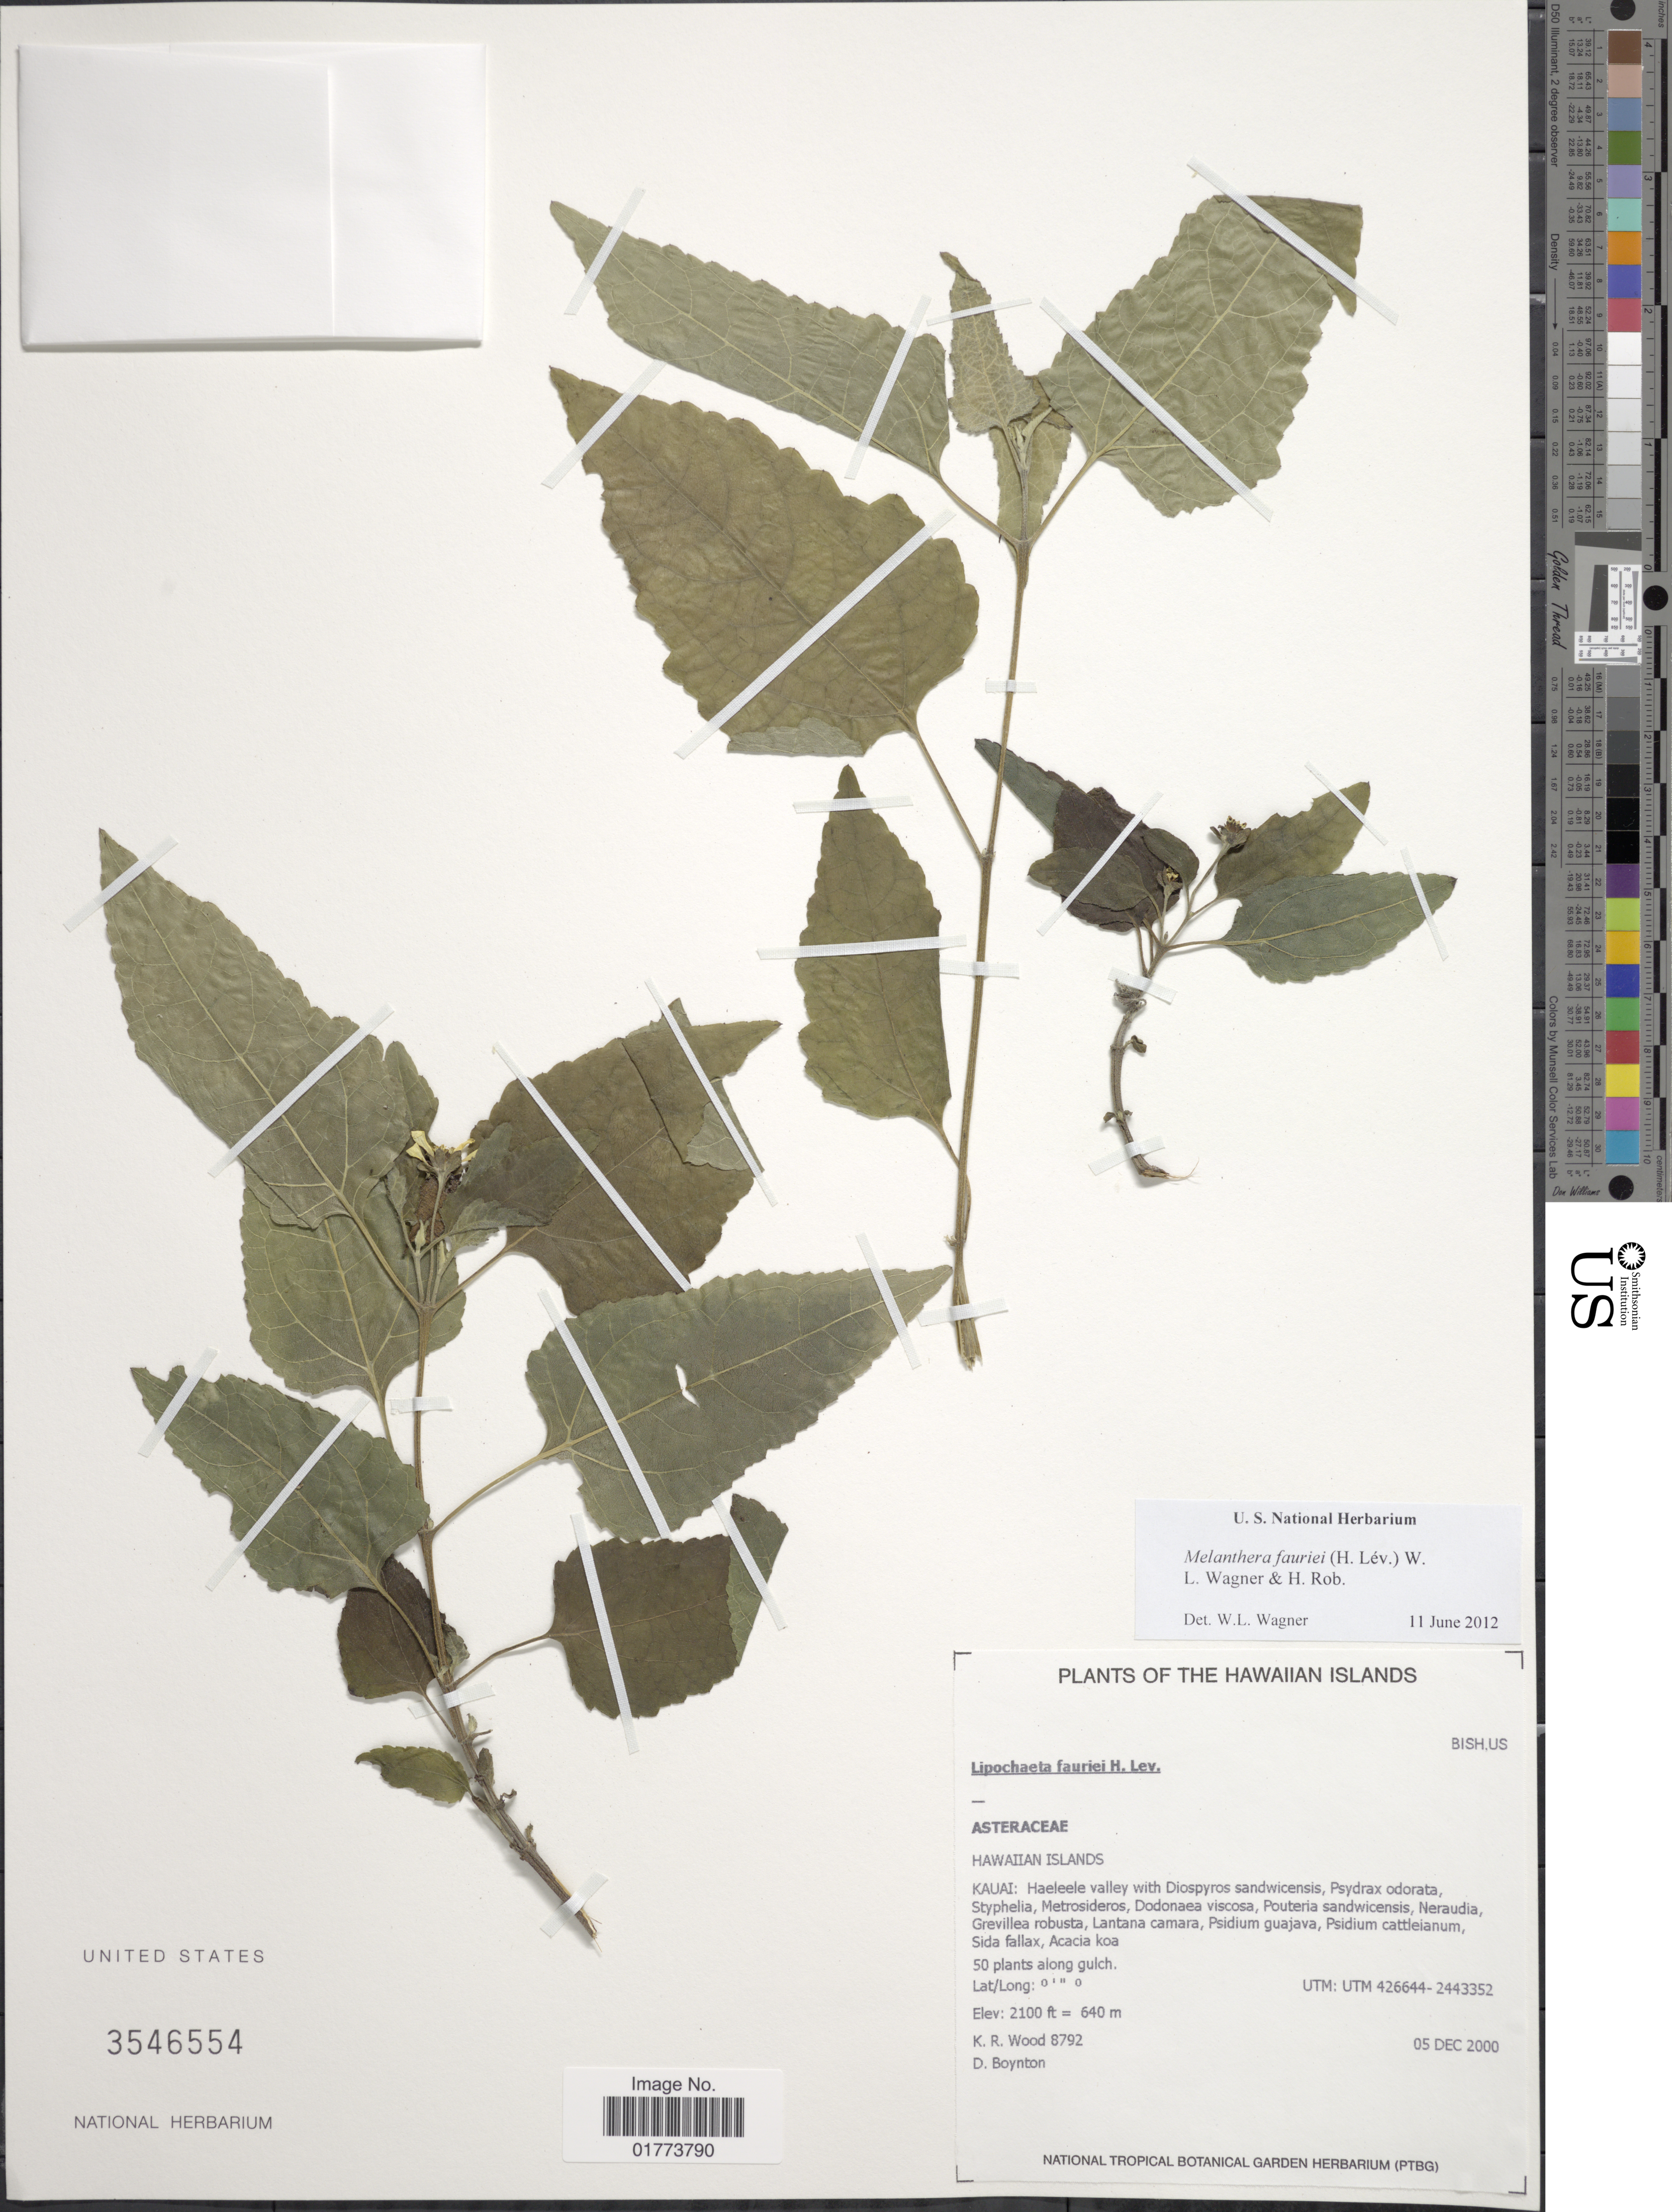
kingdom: Plantae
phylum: Tracheophyta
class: Magnoliopsida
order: Asterales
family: Asteraceae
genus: Wollastonia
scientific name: Wollastonia fauriei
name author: (H. Lév.) Orchard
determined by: Wagner, W. L., (BOT), Smithsonian Institution - National Museum of Natural History (UNITED STATES)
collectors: K. R. Wood & D. Boynton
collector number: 8792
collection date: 2000-12-05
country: United States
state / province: Hawaii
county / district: Kauai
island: Kaua'i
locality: Haeleele valley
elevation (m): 640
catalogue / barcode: US 3546554